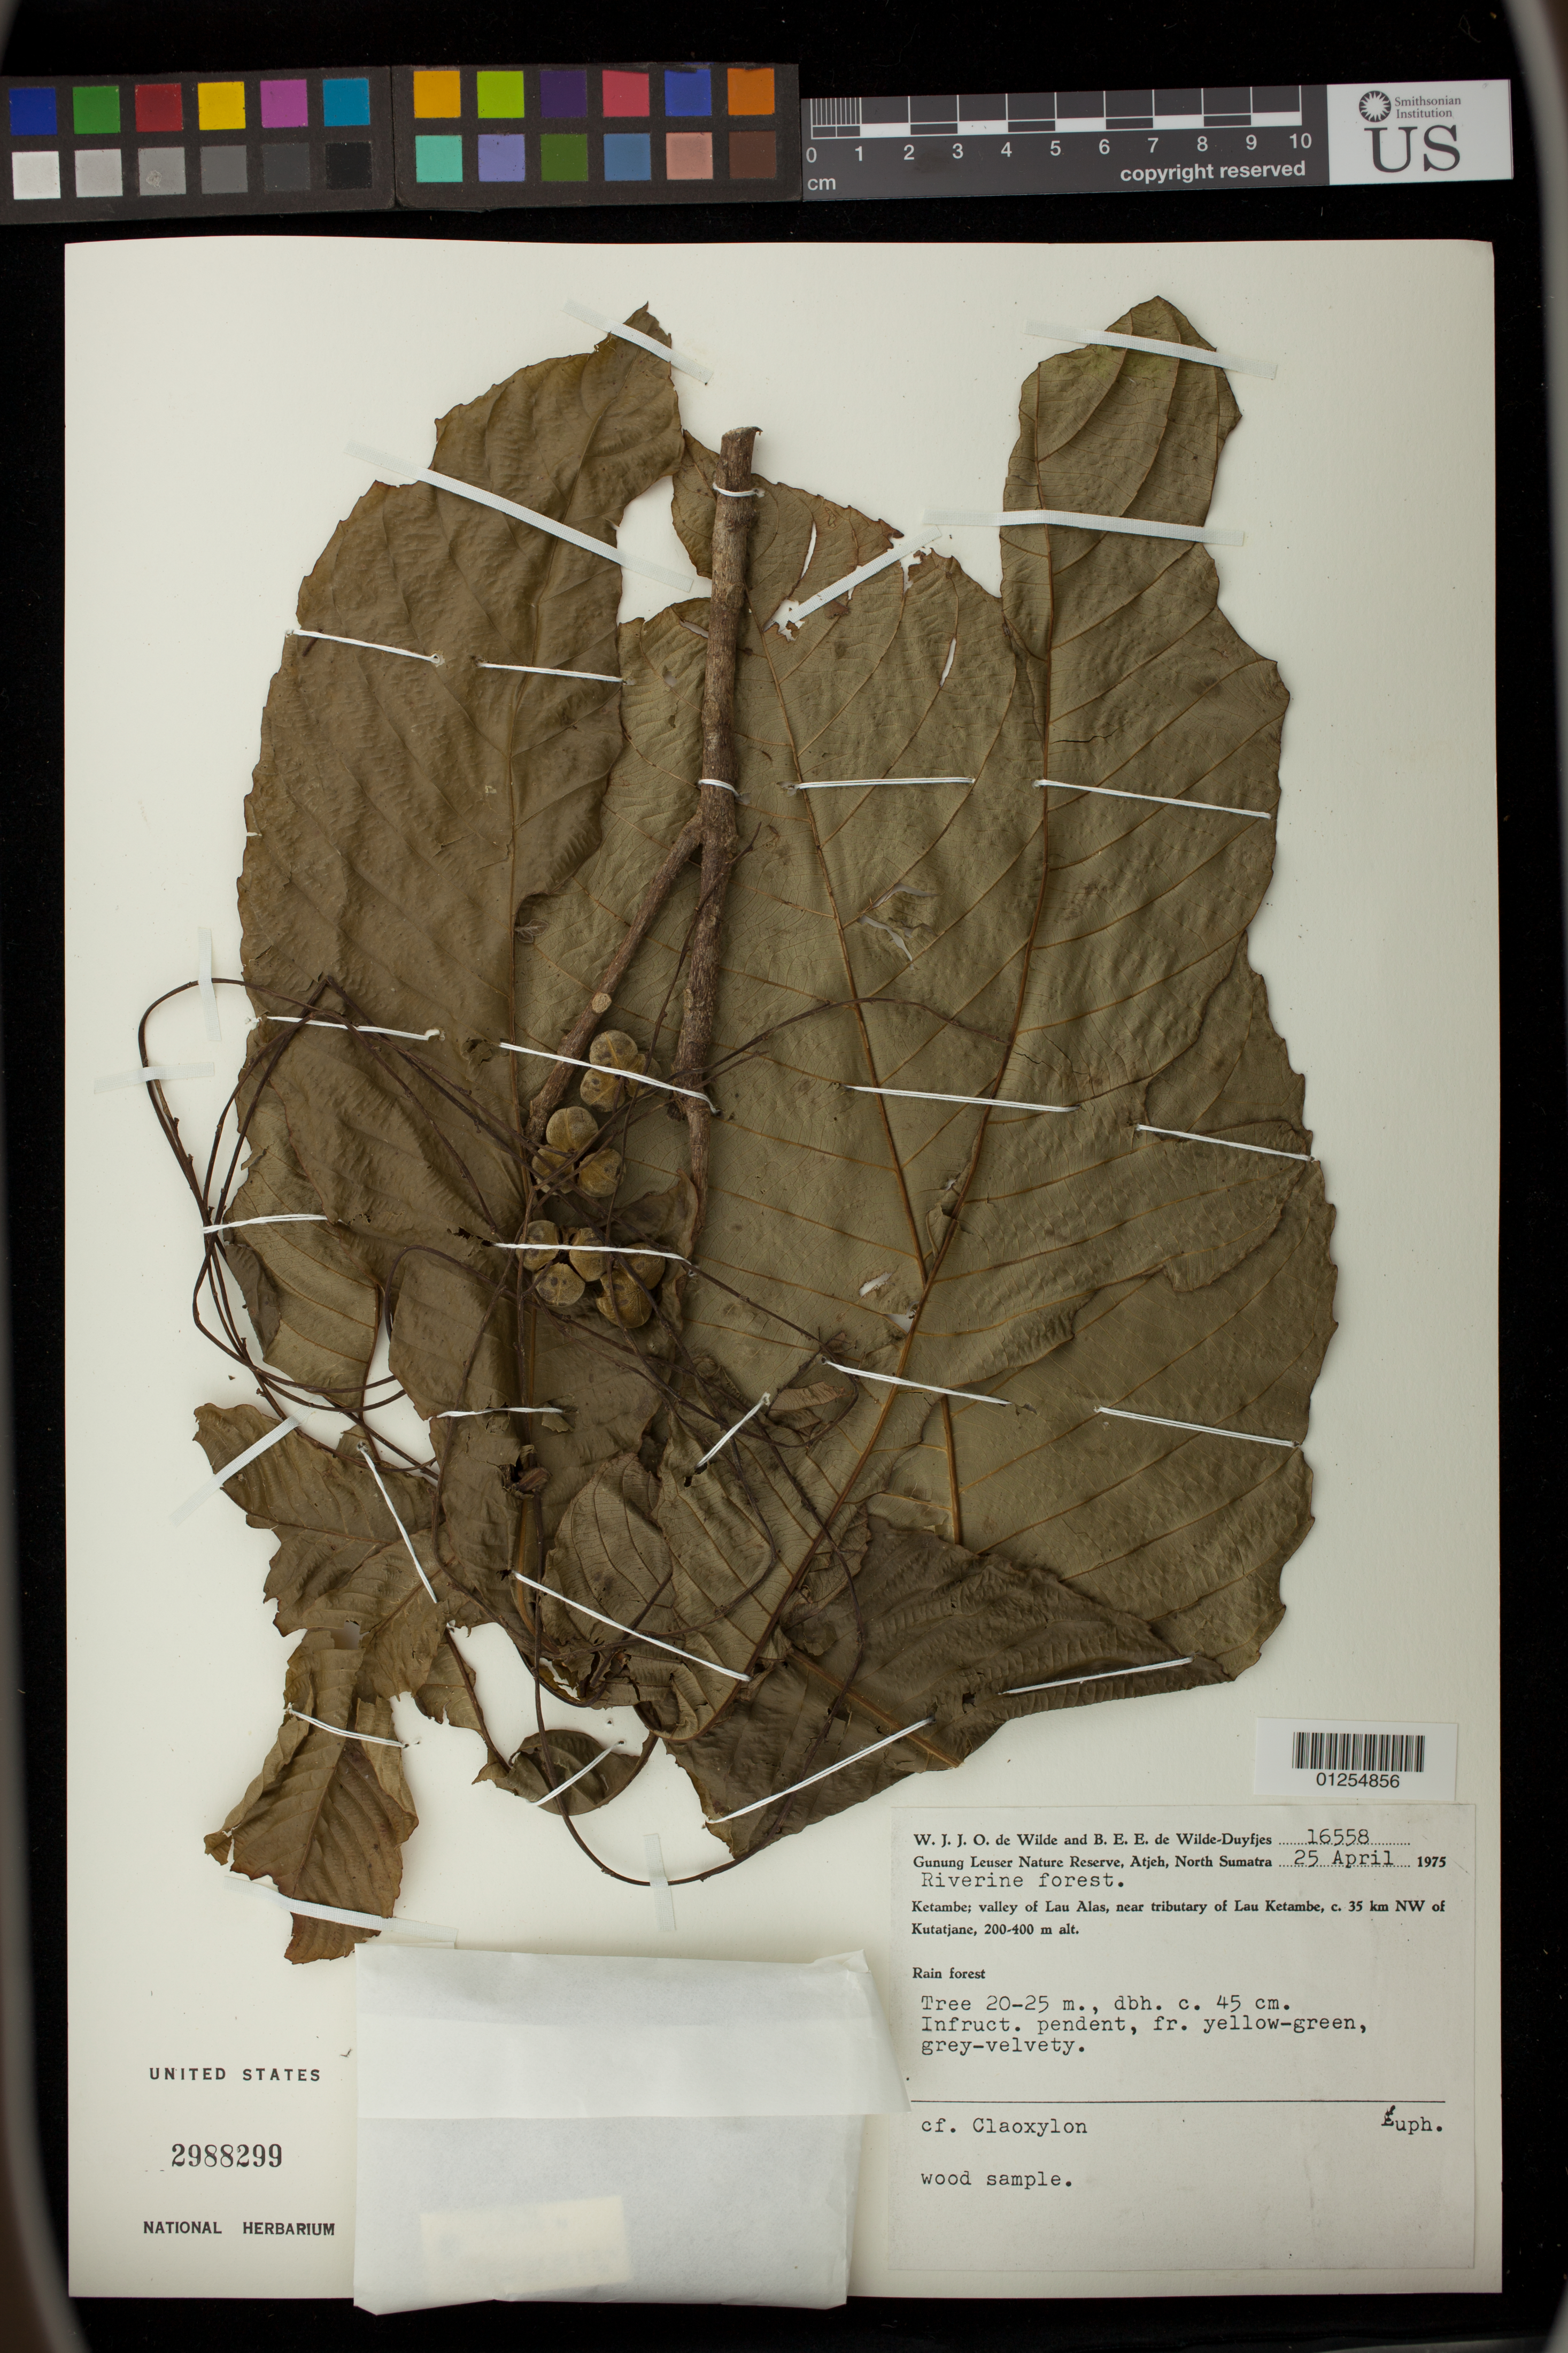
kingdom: Plantae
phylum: Tracheophyta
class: Magnoliopsida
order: Malpighiales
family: Euphorbiaceae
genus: Claoxylon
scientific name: Claoxylon sp.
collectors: W. J. de Wilde & B. E. de Wilde-Duyfjes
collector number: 16558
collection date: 1975-04-25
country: Indonesia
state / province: Sumatra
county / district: Aceh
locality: Gunung Leuser Nature Reserve, Atjeh, North Sumatra. Ketambe; valley of Lau Alas, near tributary of Lau Ketambe, c. 35 km NW of Kutatjane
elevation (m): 200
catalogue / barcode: US 2988299